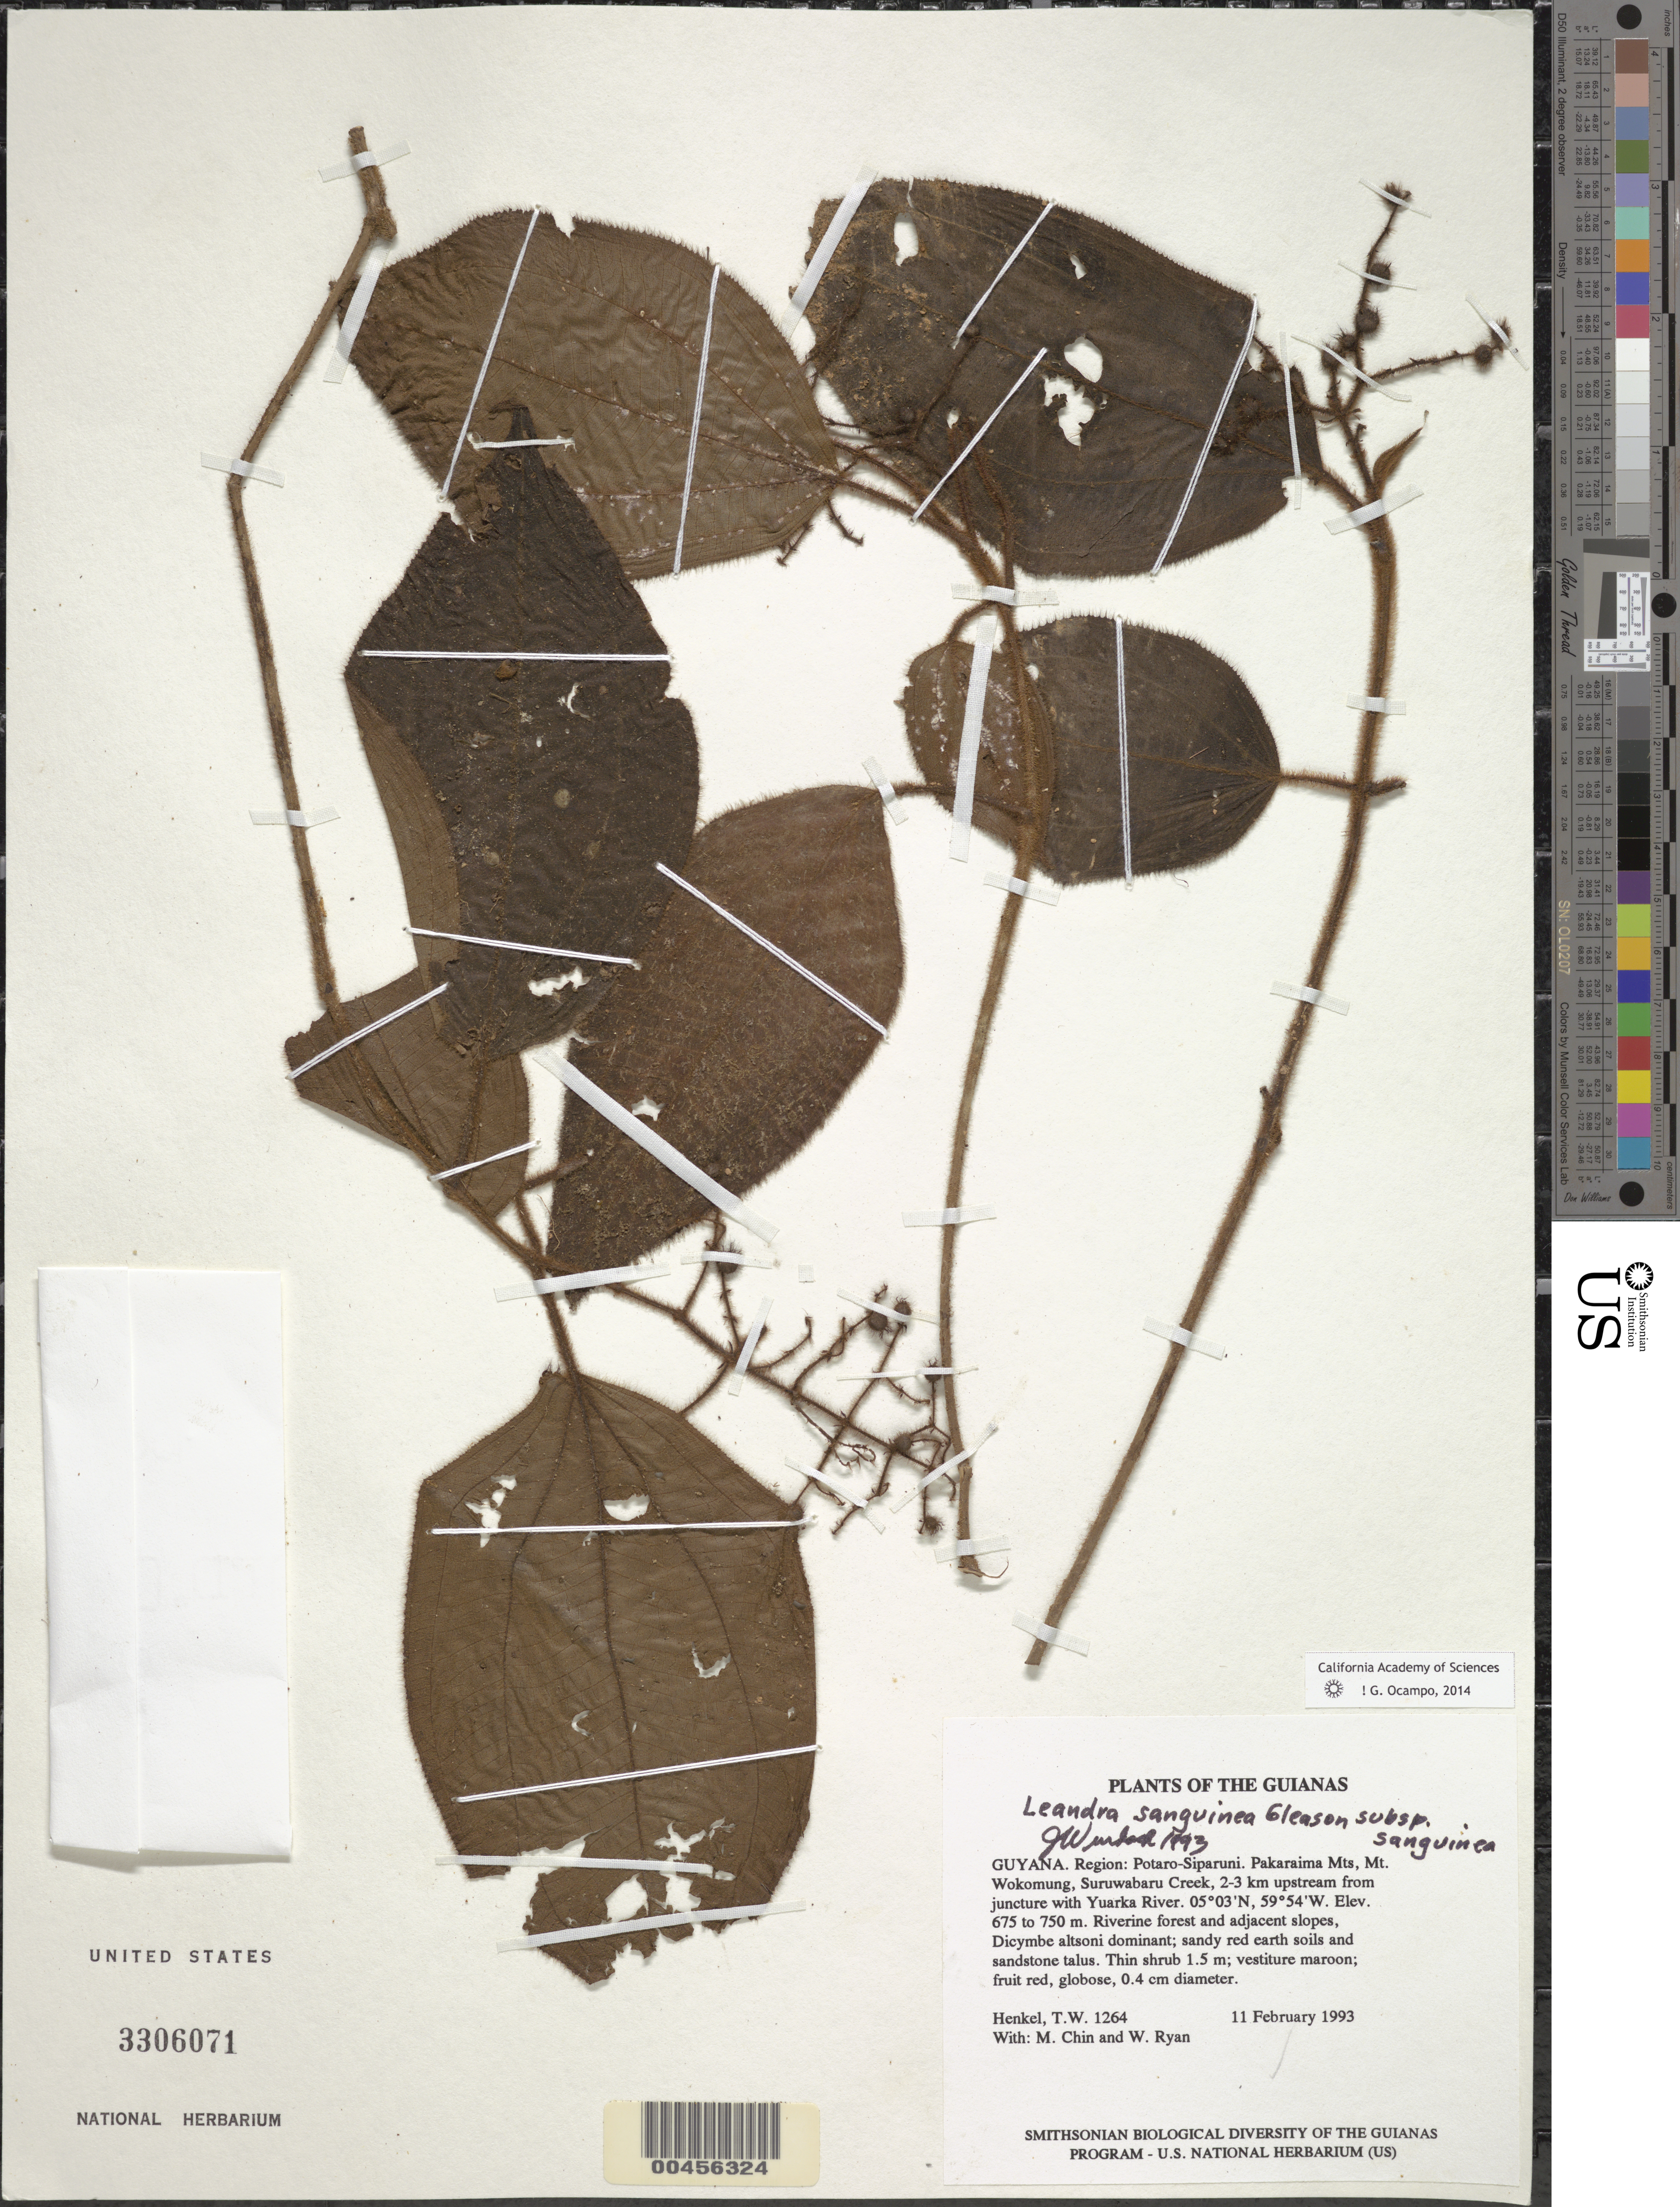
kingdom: Plantae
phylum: Tracheophyta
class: Magnoliopsida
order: Myrtales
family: Melastomataceae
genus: Leandra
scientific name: Leandra sanguinea subsp. sanguinea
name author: Gleason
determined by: Wurdack, John J., (US), US (UNITED STATES)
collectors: T. Henkel, M. Chin & W. Ryan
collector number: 1264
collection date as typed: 11 February 1993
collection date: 1993-02-11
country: Guyana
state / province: Potaro-Siparuni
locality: Pakaraima Mts, Mt. Wokomung, Suruwabaru Creek, 2-3 km upstream from juncture with Yuarka R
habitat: Riverine forest and adjacent slopes, Dicymbe altsoni dominant; sandy red earth soils and sandstone talus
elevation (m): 675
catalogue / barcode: US 3306071